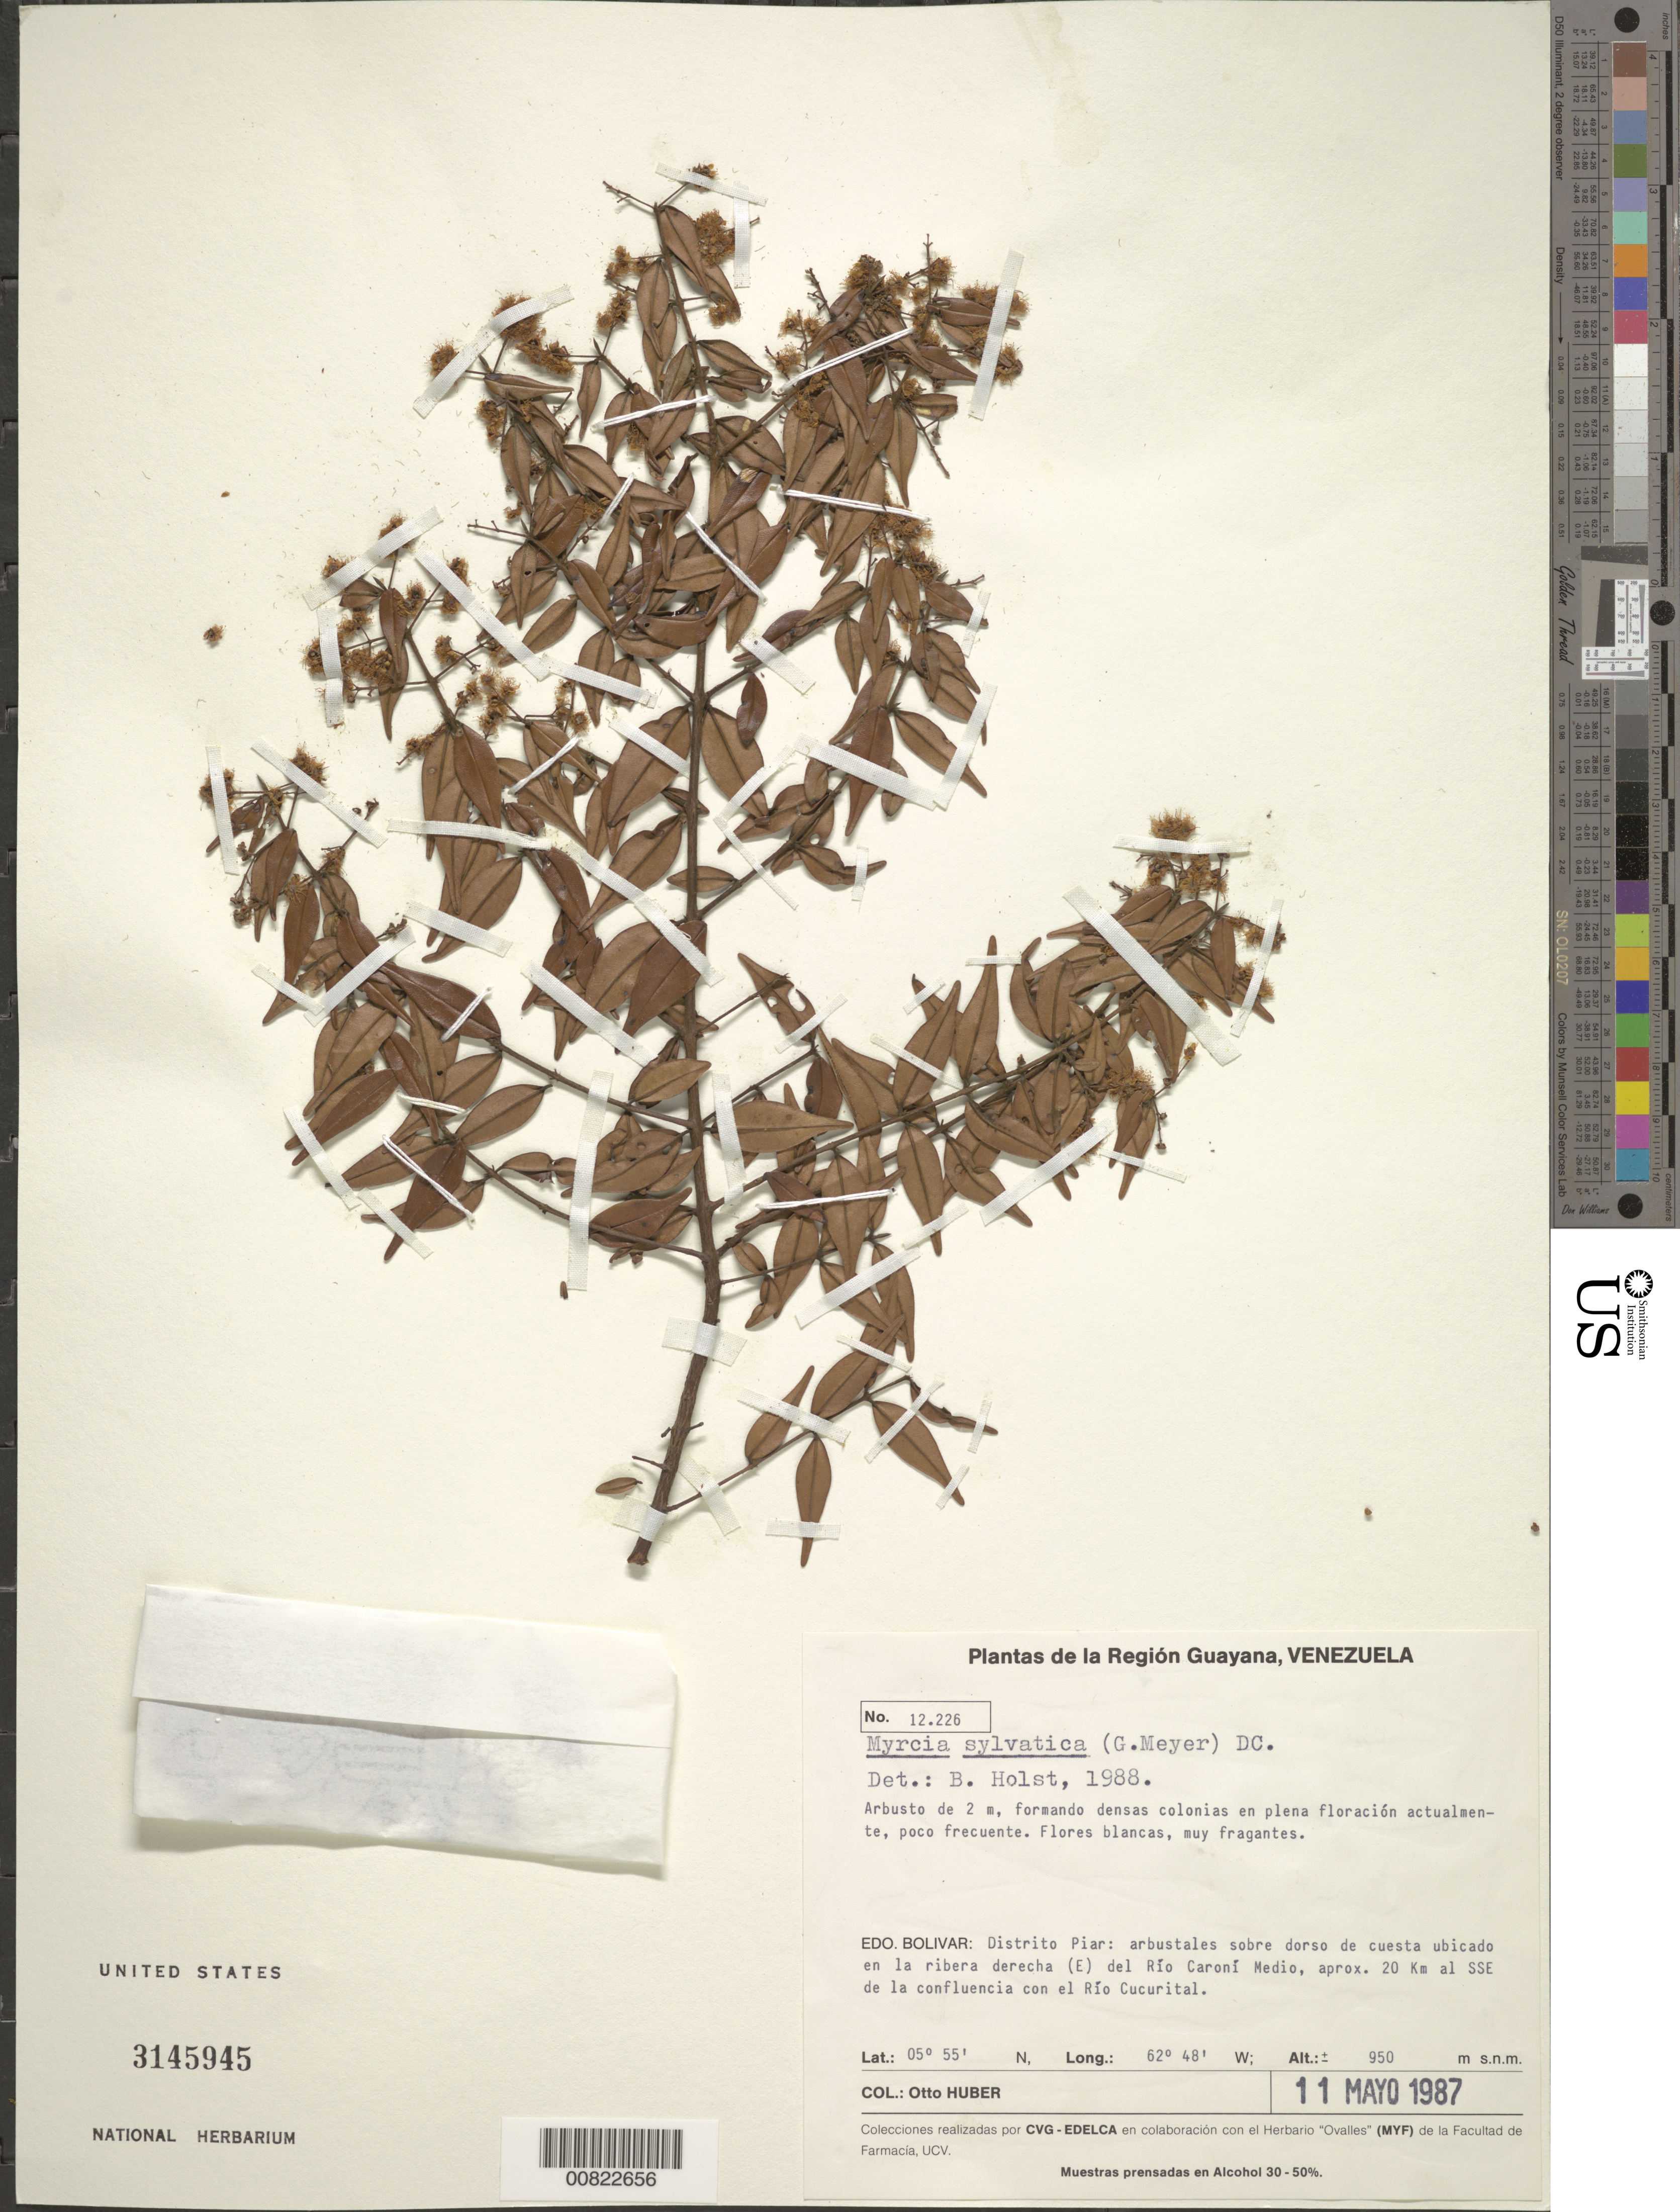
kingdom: Plantae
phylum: Tracheophyta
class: Magnoliopsida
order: Myrtales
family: Myrtaceae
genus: Myrcia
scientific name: Myrcia sylvatica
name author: (G. Mey.) DC.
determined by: Holst, Bruce K.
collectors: O. Huber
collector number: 12226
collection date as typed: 11-May-87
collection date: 1987-05-11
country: Venezuela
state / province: Bolívar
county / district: Piar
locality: Río Caroní Medio, east of, 20 km SSE from confluence with Río Cucurital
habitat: Arbustales sobre dorso de cuesta ubicado en la ribera drechea del rio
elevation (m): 950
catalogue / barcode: US 3145945